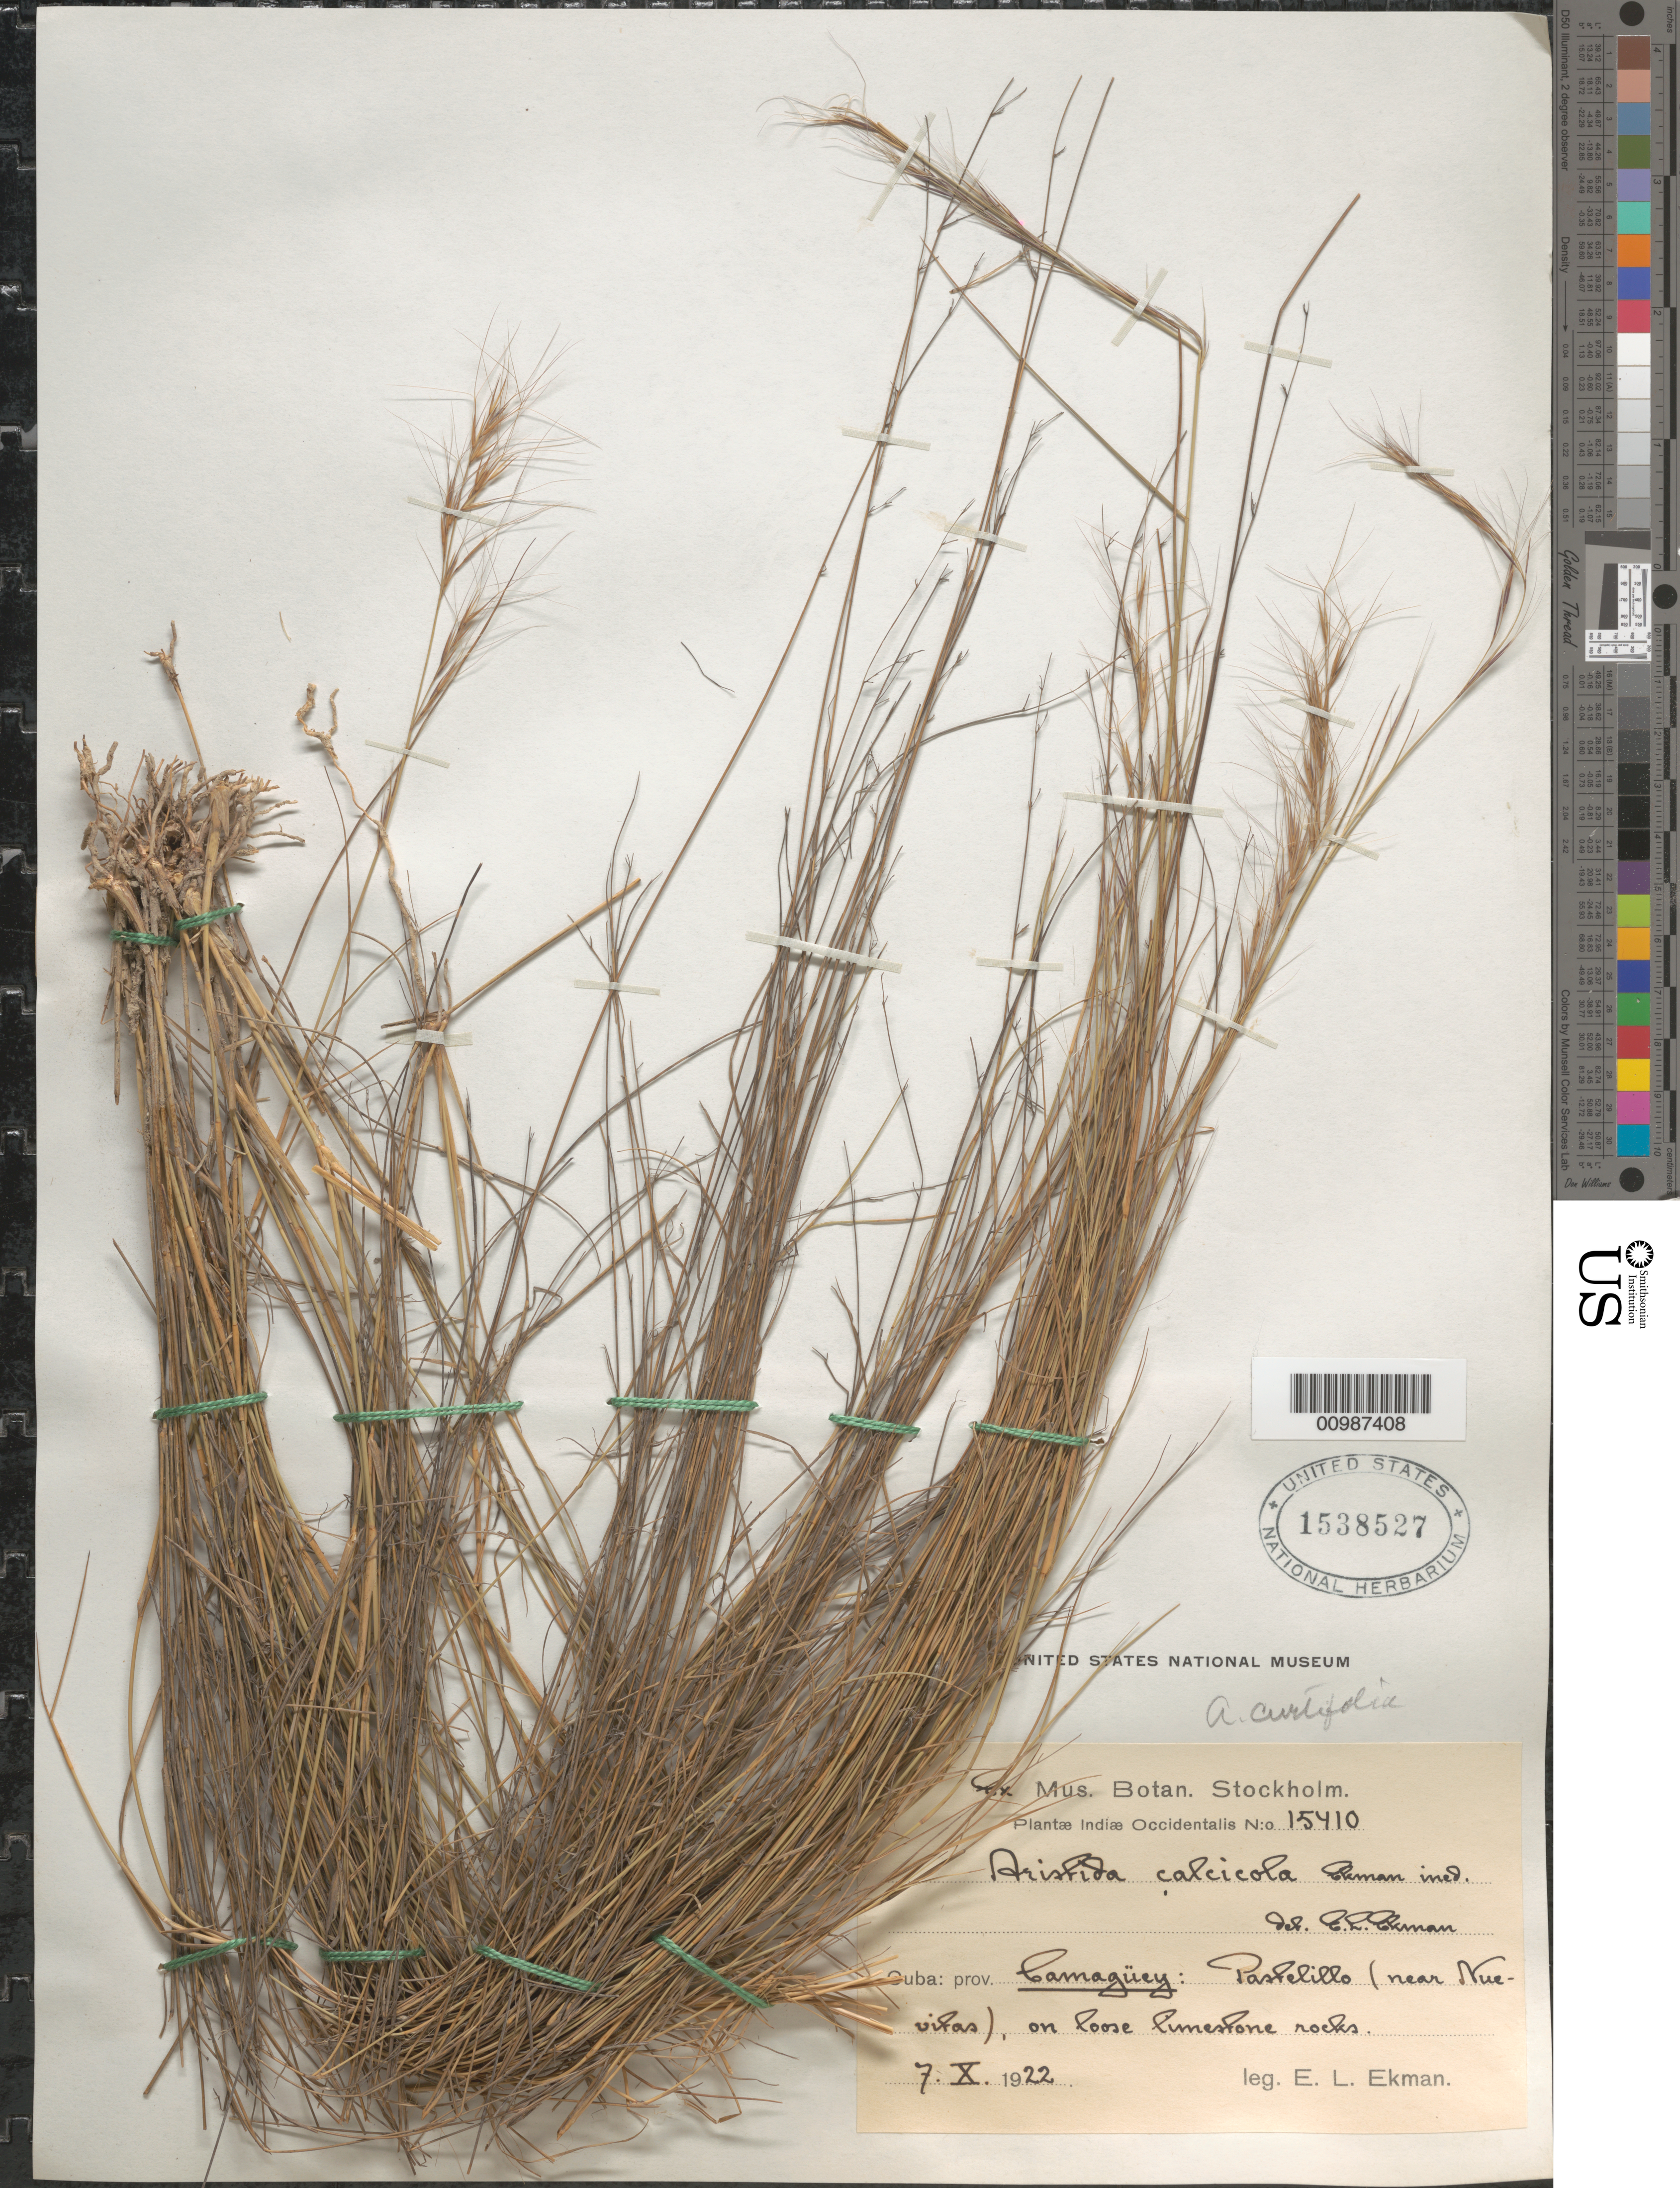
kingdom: Plantae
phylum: Tracheophyta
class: Liliopsida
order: Poales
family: Poaceae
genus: Aristida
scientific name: Aristida curtifolia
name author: Hitchc.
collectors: E. L. Ekman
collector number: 15410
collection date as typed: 07 Oct 1922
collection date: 1922-10-07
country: Cuba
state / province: Camagüey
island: Cuba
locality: Pastelillo, near Nuevitas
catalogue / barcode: US 1538527